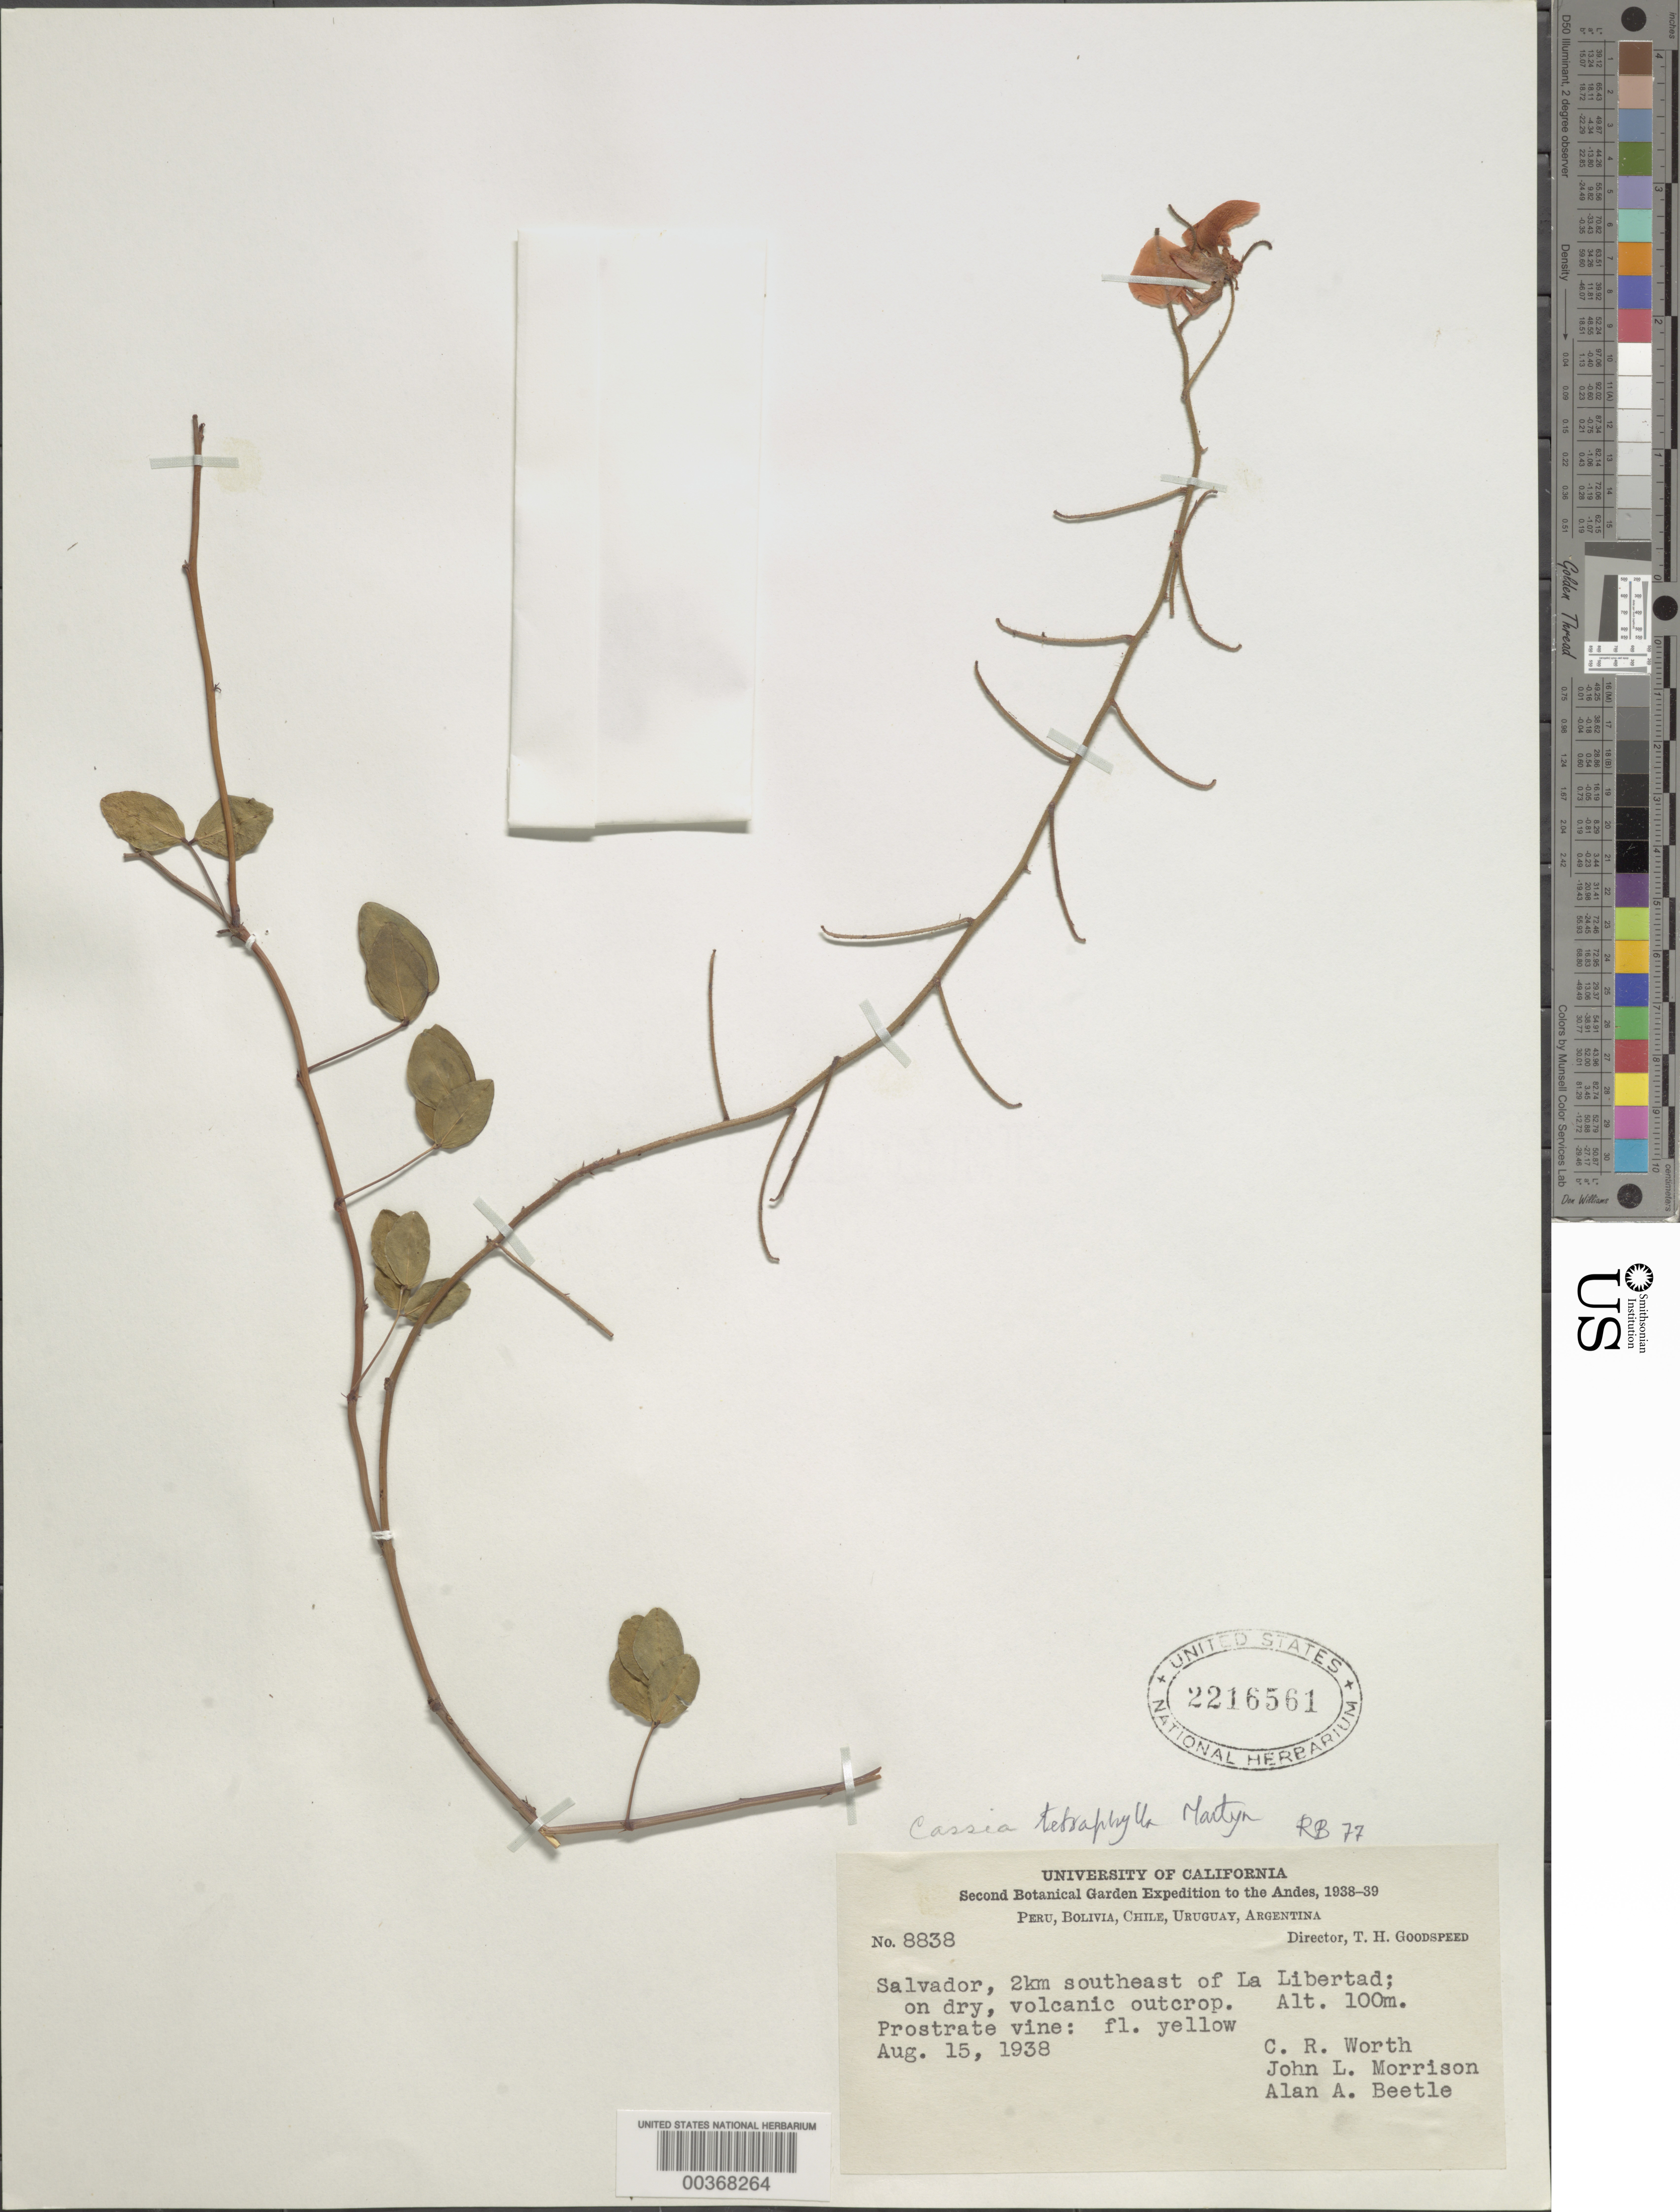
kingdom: Plantae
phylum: Tracheophyta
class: Magnoliopsida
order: Fabales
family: Fabaceae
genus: Chamaecrista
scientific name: Chamaecrista hispidula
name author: (Vahl) H.S. Irwin & Barneby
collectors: C. R. Worth, J. L. Morrison & A. A. Beetle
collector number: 8838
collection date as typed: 15 Aug 1938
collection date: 1938-08-15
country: El Salvador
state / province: La Libertad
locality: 2 km se of la libertad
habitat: On dry, volcanic outcrop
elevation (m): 100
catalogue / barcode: US 2216561